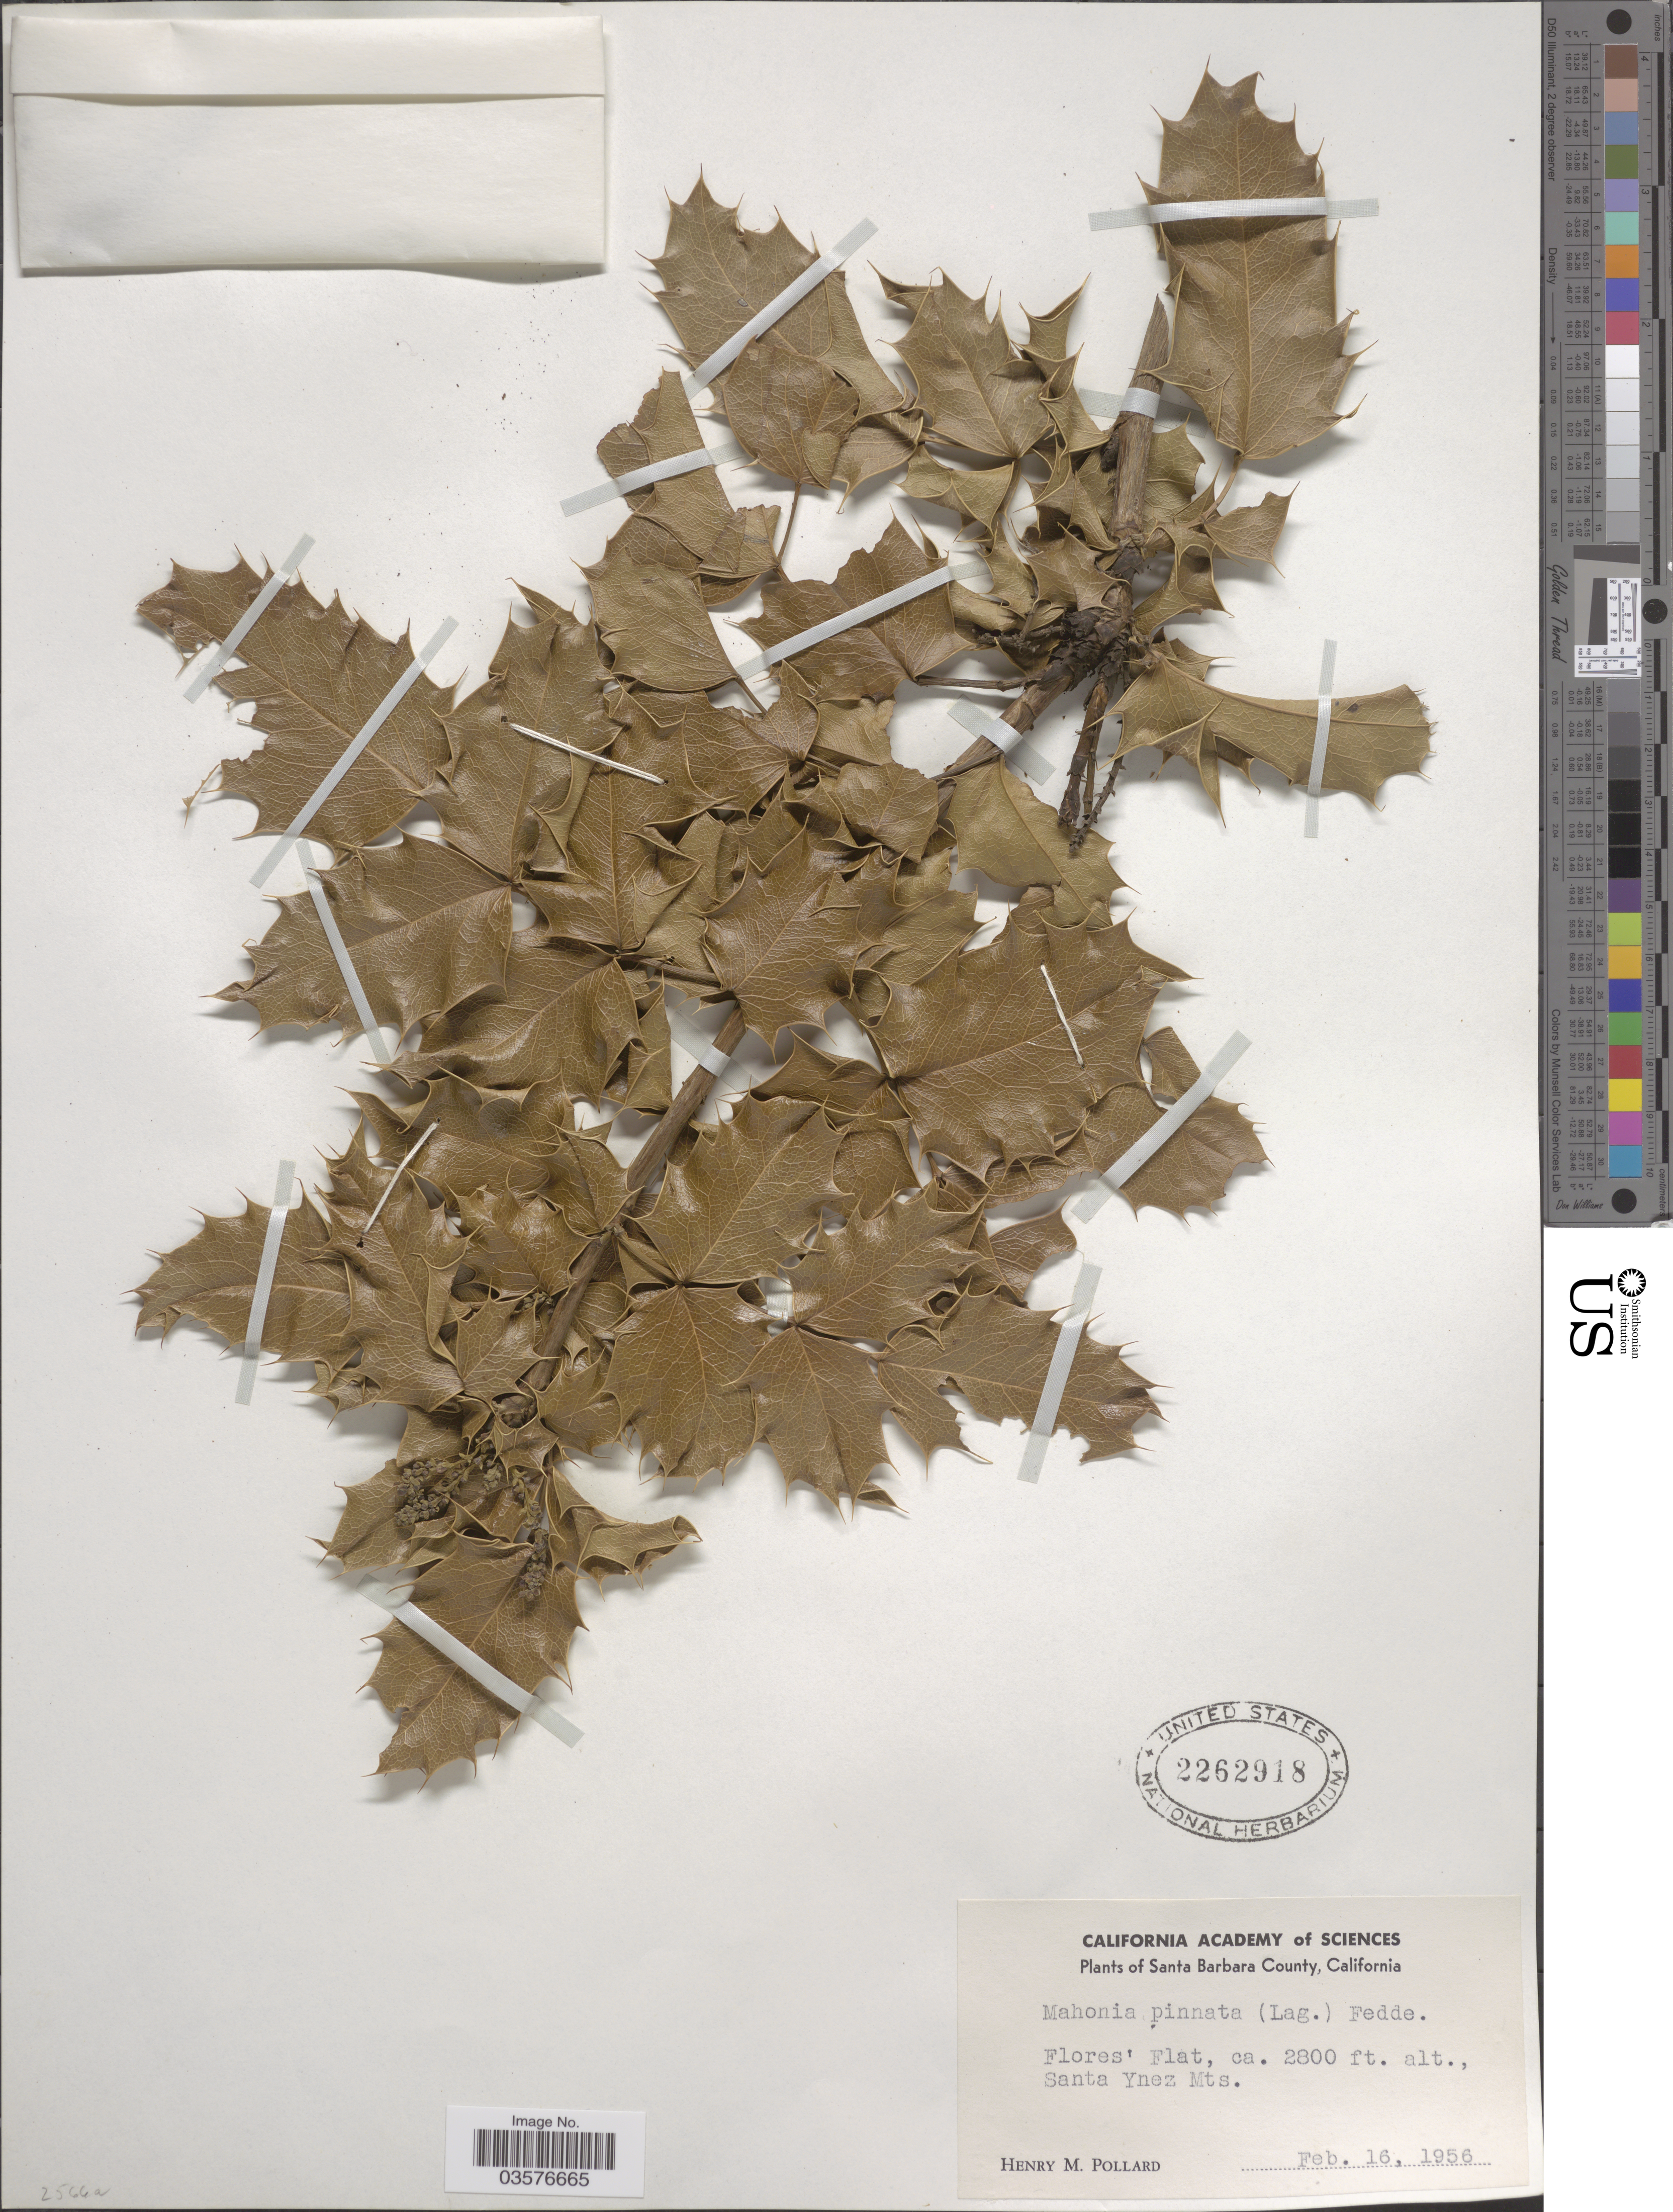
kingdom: Plantae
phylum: Tracheophyta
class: Magnoliopsida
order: Ranunculales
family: Berberidaceae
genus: Mahonia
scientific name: Mahonia pinnata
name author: (Lag.) Fedde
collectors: H. M. Pollard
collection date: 1956-02-16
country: United States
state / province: California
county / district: Santa Barbara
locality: Santa Barbara County. Flores Flat, Santa Ynez Mts.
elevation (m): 853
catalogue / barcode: US 2262918